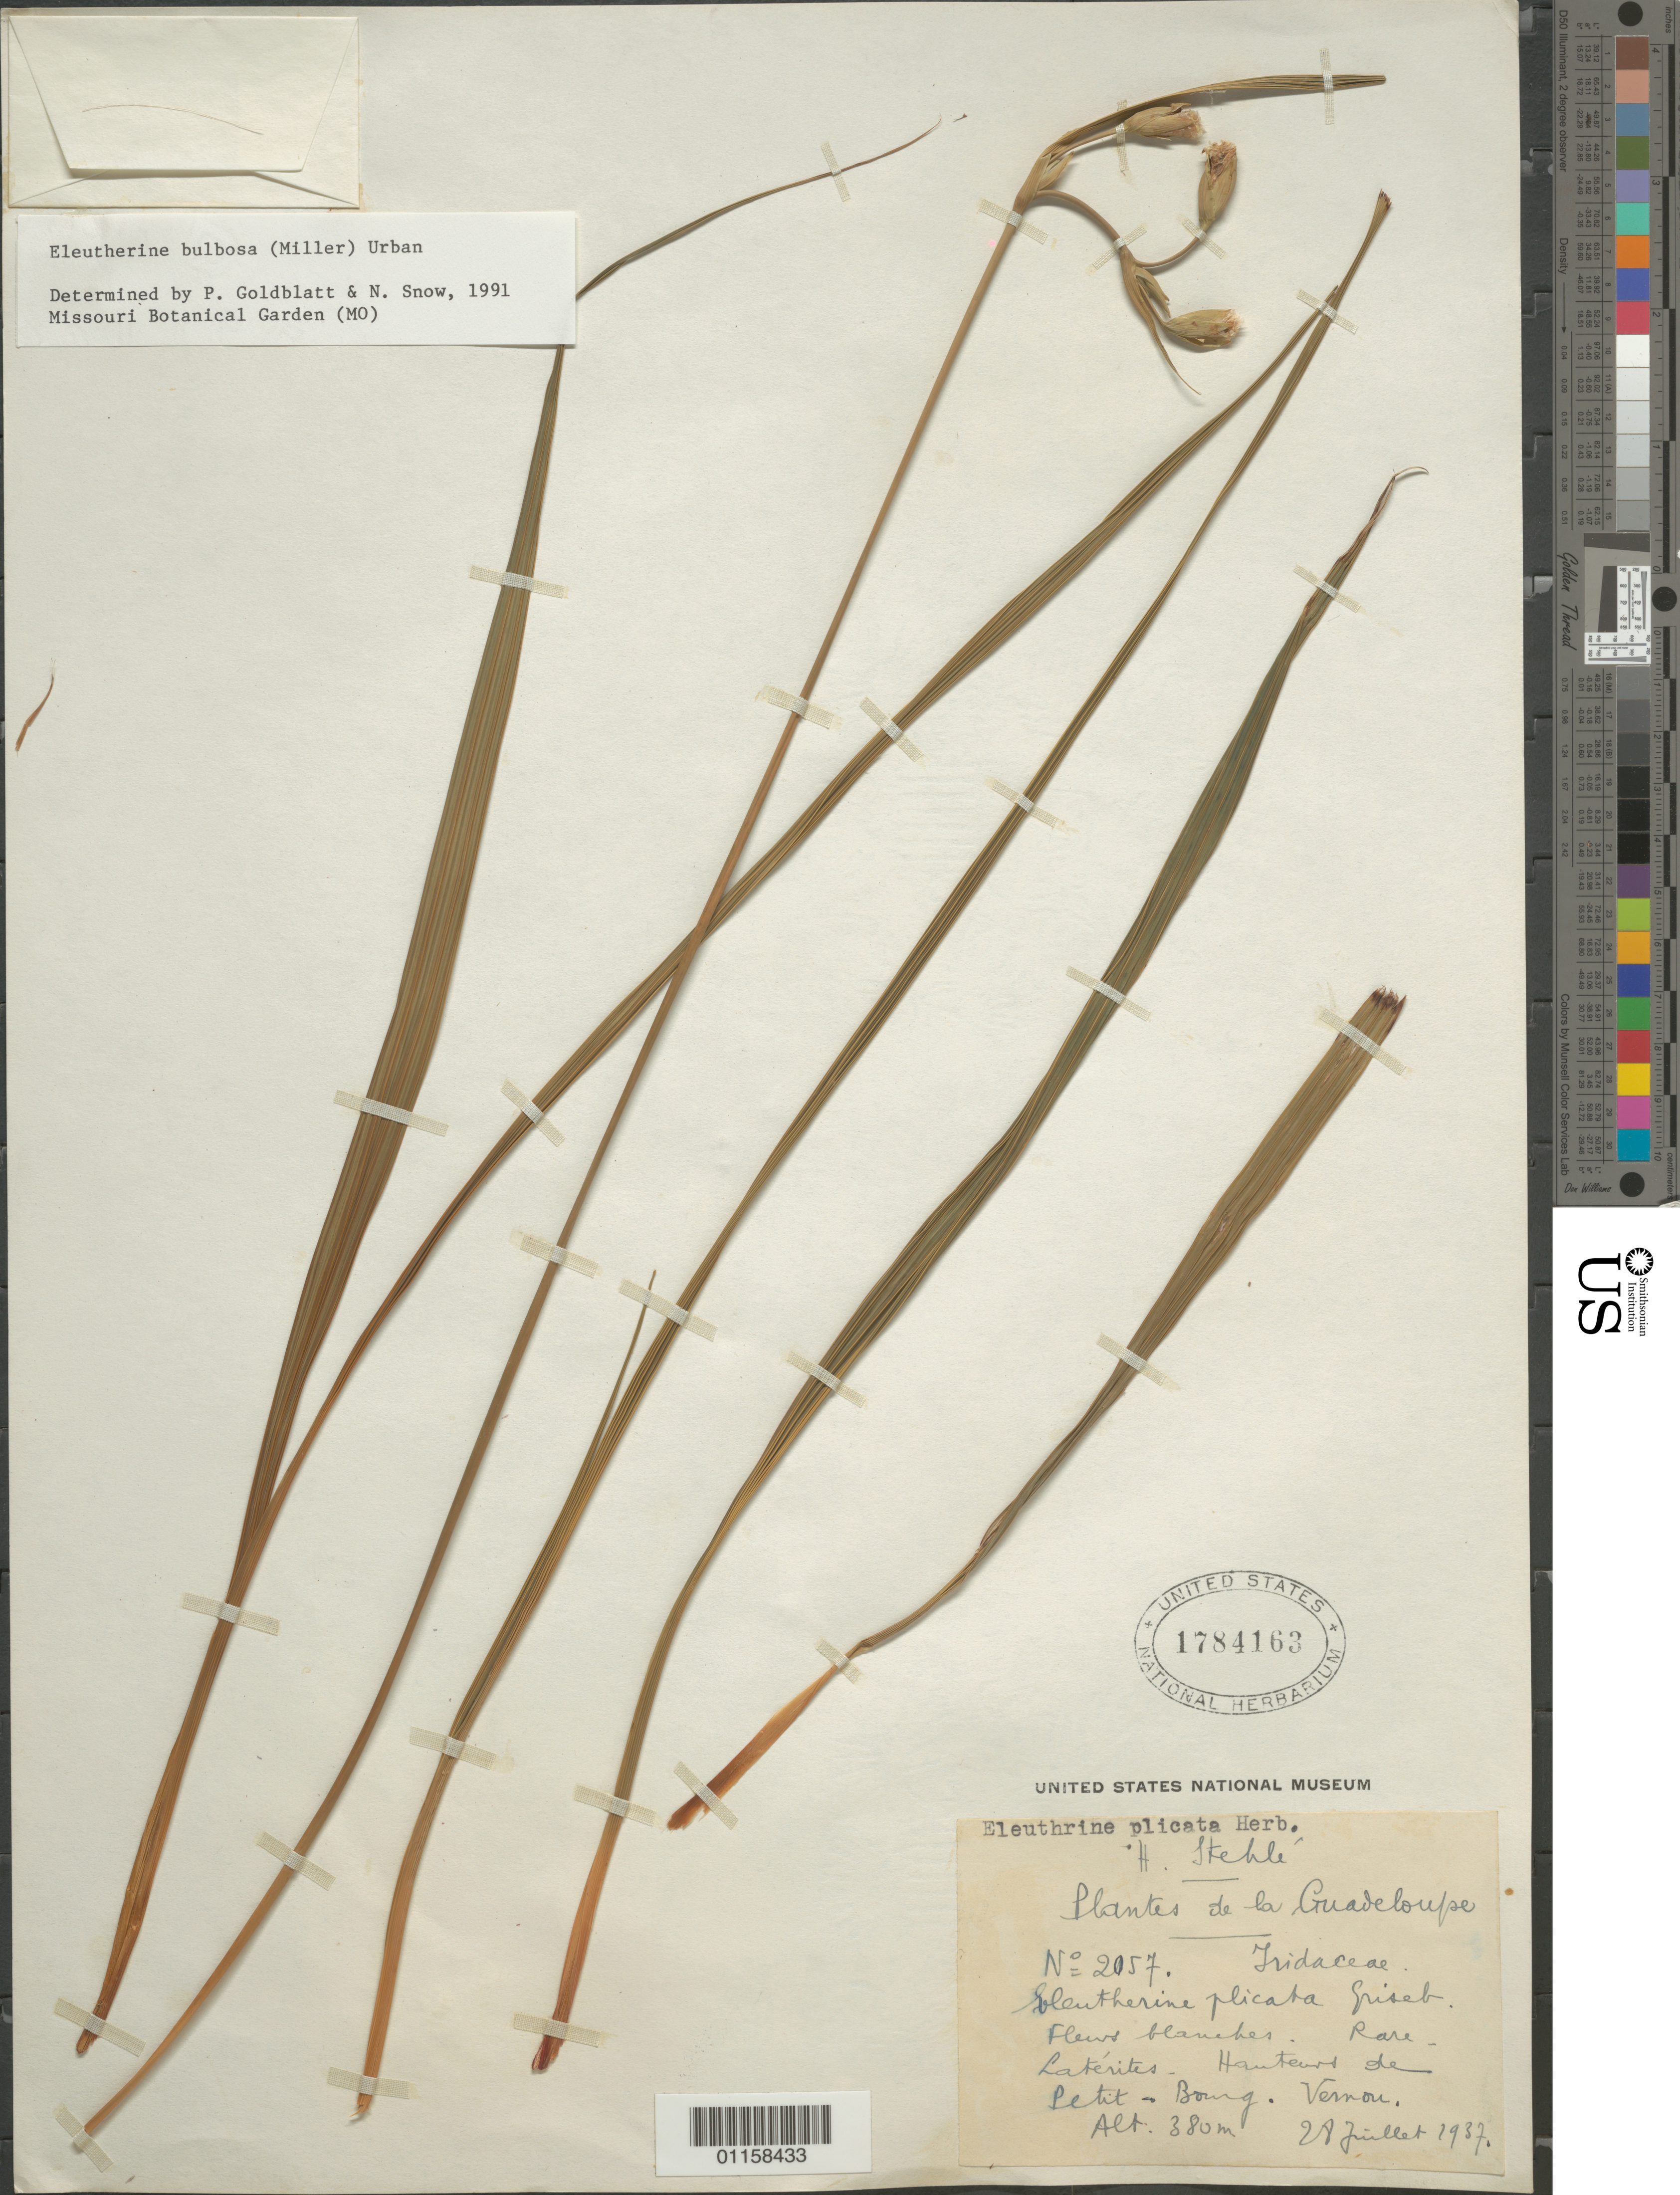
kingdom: Plantae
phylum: Tracheophyta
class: Liliopsida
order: Asparagales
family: Iridaceae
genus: Eleutherine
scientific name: Eleutherine bulbosa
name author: (Mill.) Urb.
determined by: Goldblatt, P.; Snow, N. W.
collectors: H. Stehlé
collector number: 2057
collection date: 1957-07-28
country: Guadeloupe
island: Basse Terre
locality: Petit-Bourg. Vernon.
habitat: Latérites. Rare.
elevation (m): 380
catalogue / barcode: US 1784163